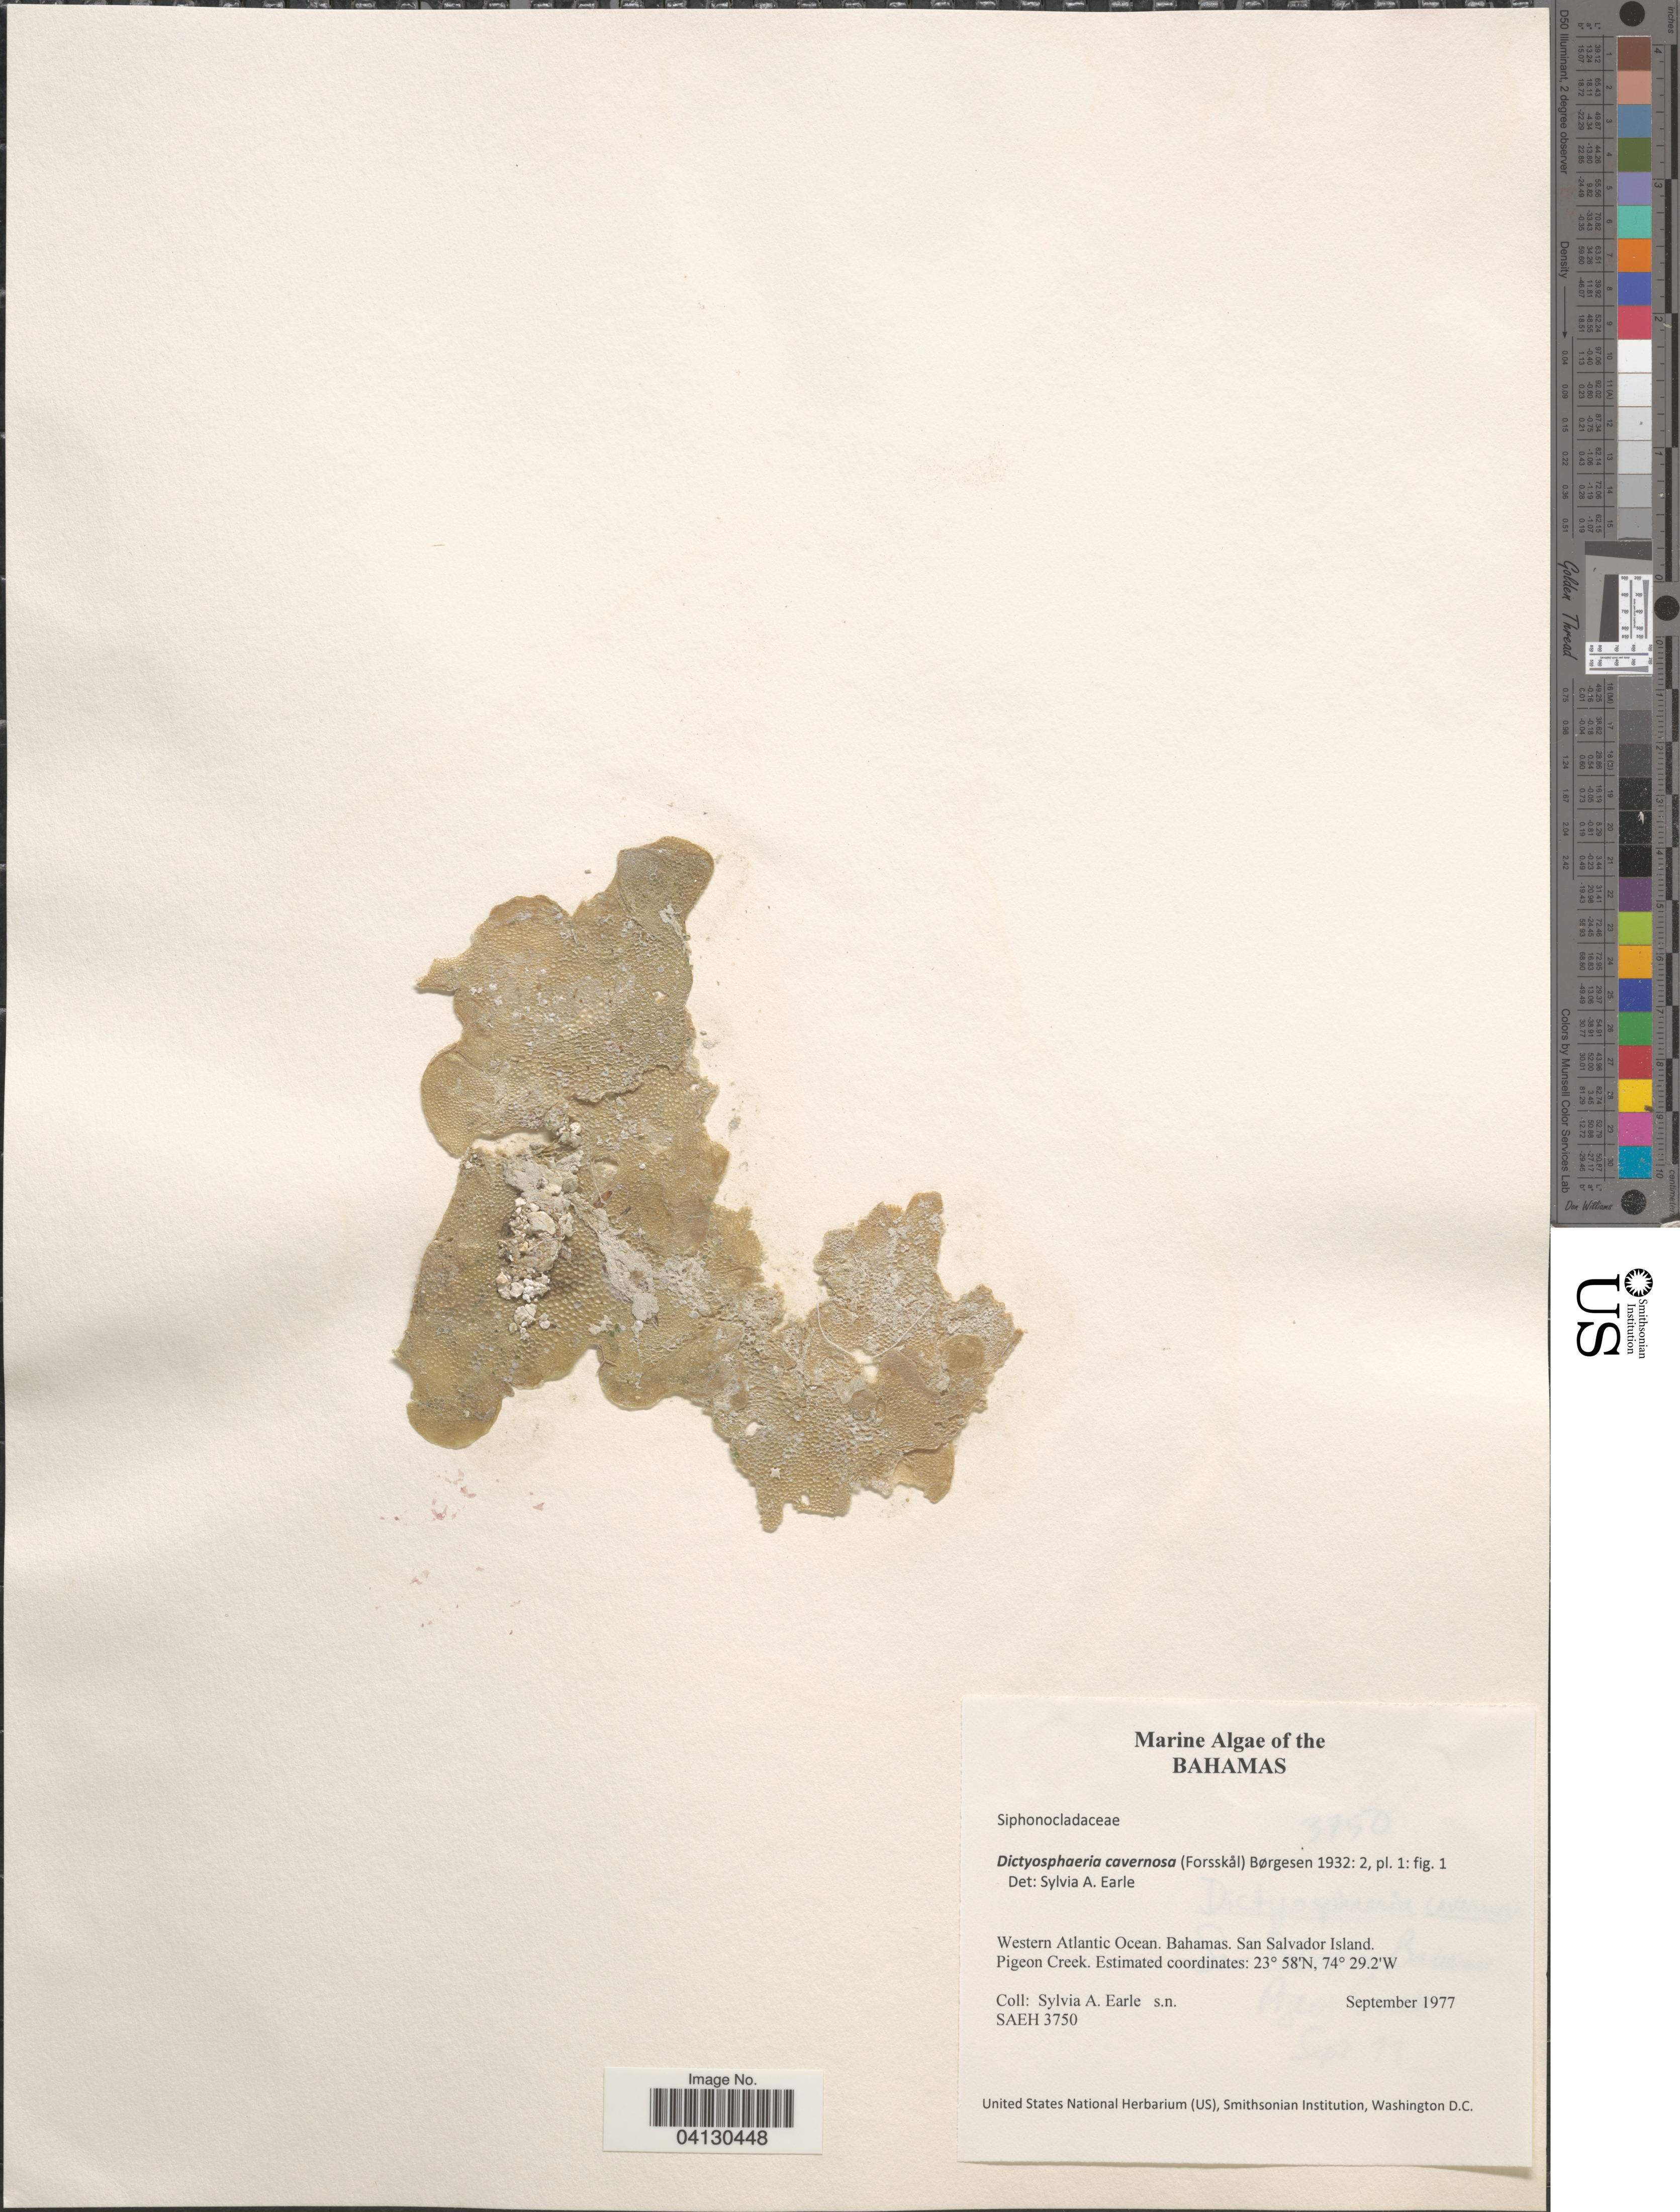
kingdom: Plantae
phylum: Chlorophyta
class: Ulvophyceae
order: Siphonocladales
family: Siphonocladaceae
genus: Dictyosphaeria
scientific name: Dictyosphaeria cavernosa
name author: (Forssk.) Børgesen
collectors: S. A. Earle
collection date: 1977-09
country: Bahamas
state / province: San Salvador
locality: Western Atlantic Ocean. San Salvador Island. Pigeon Creek.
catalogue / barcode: US 329033